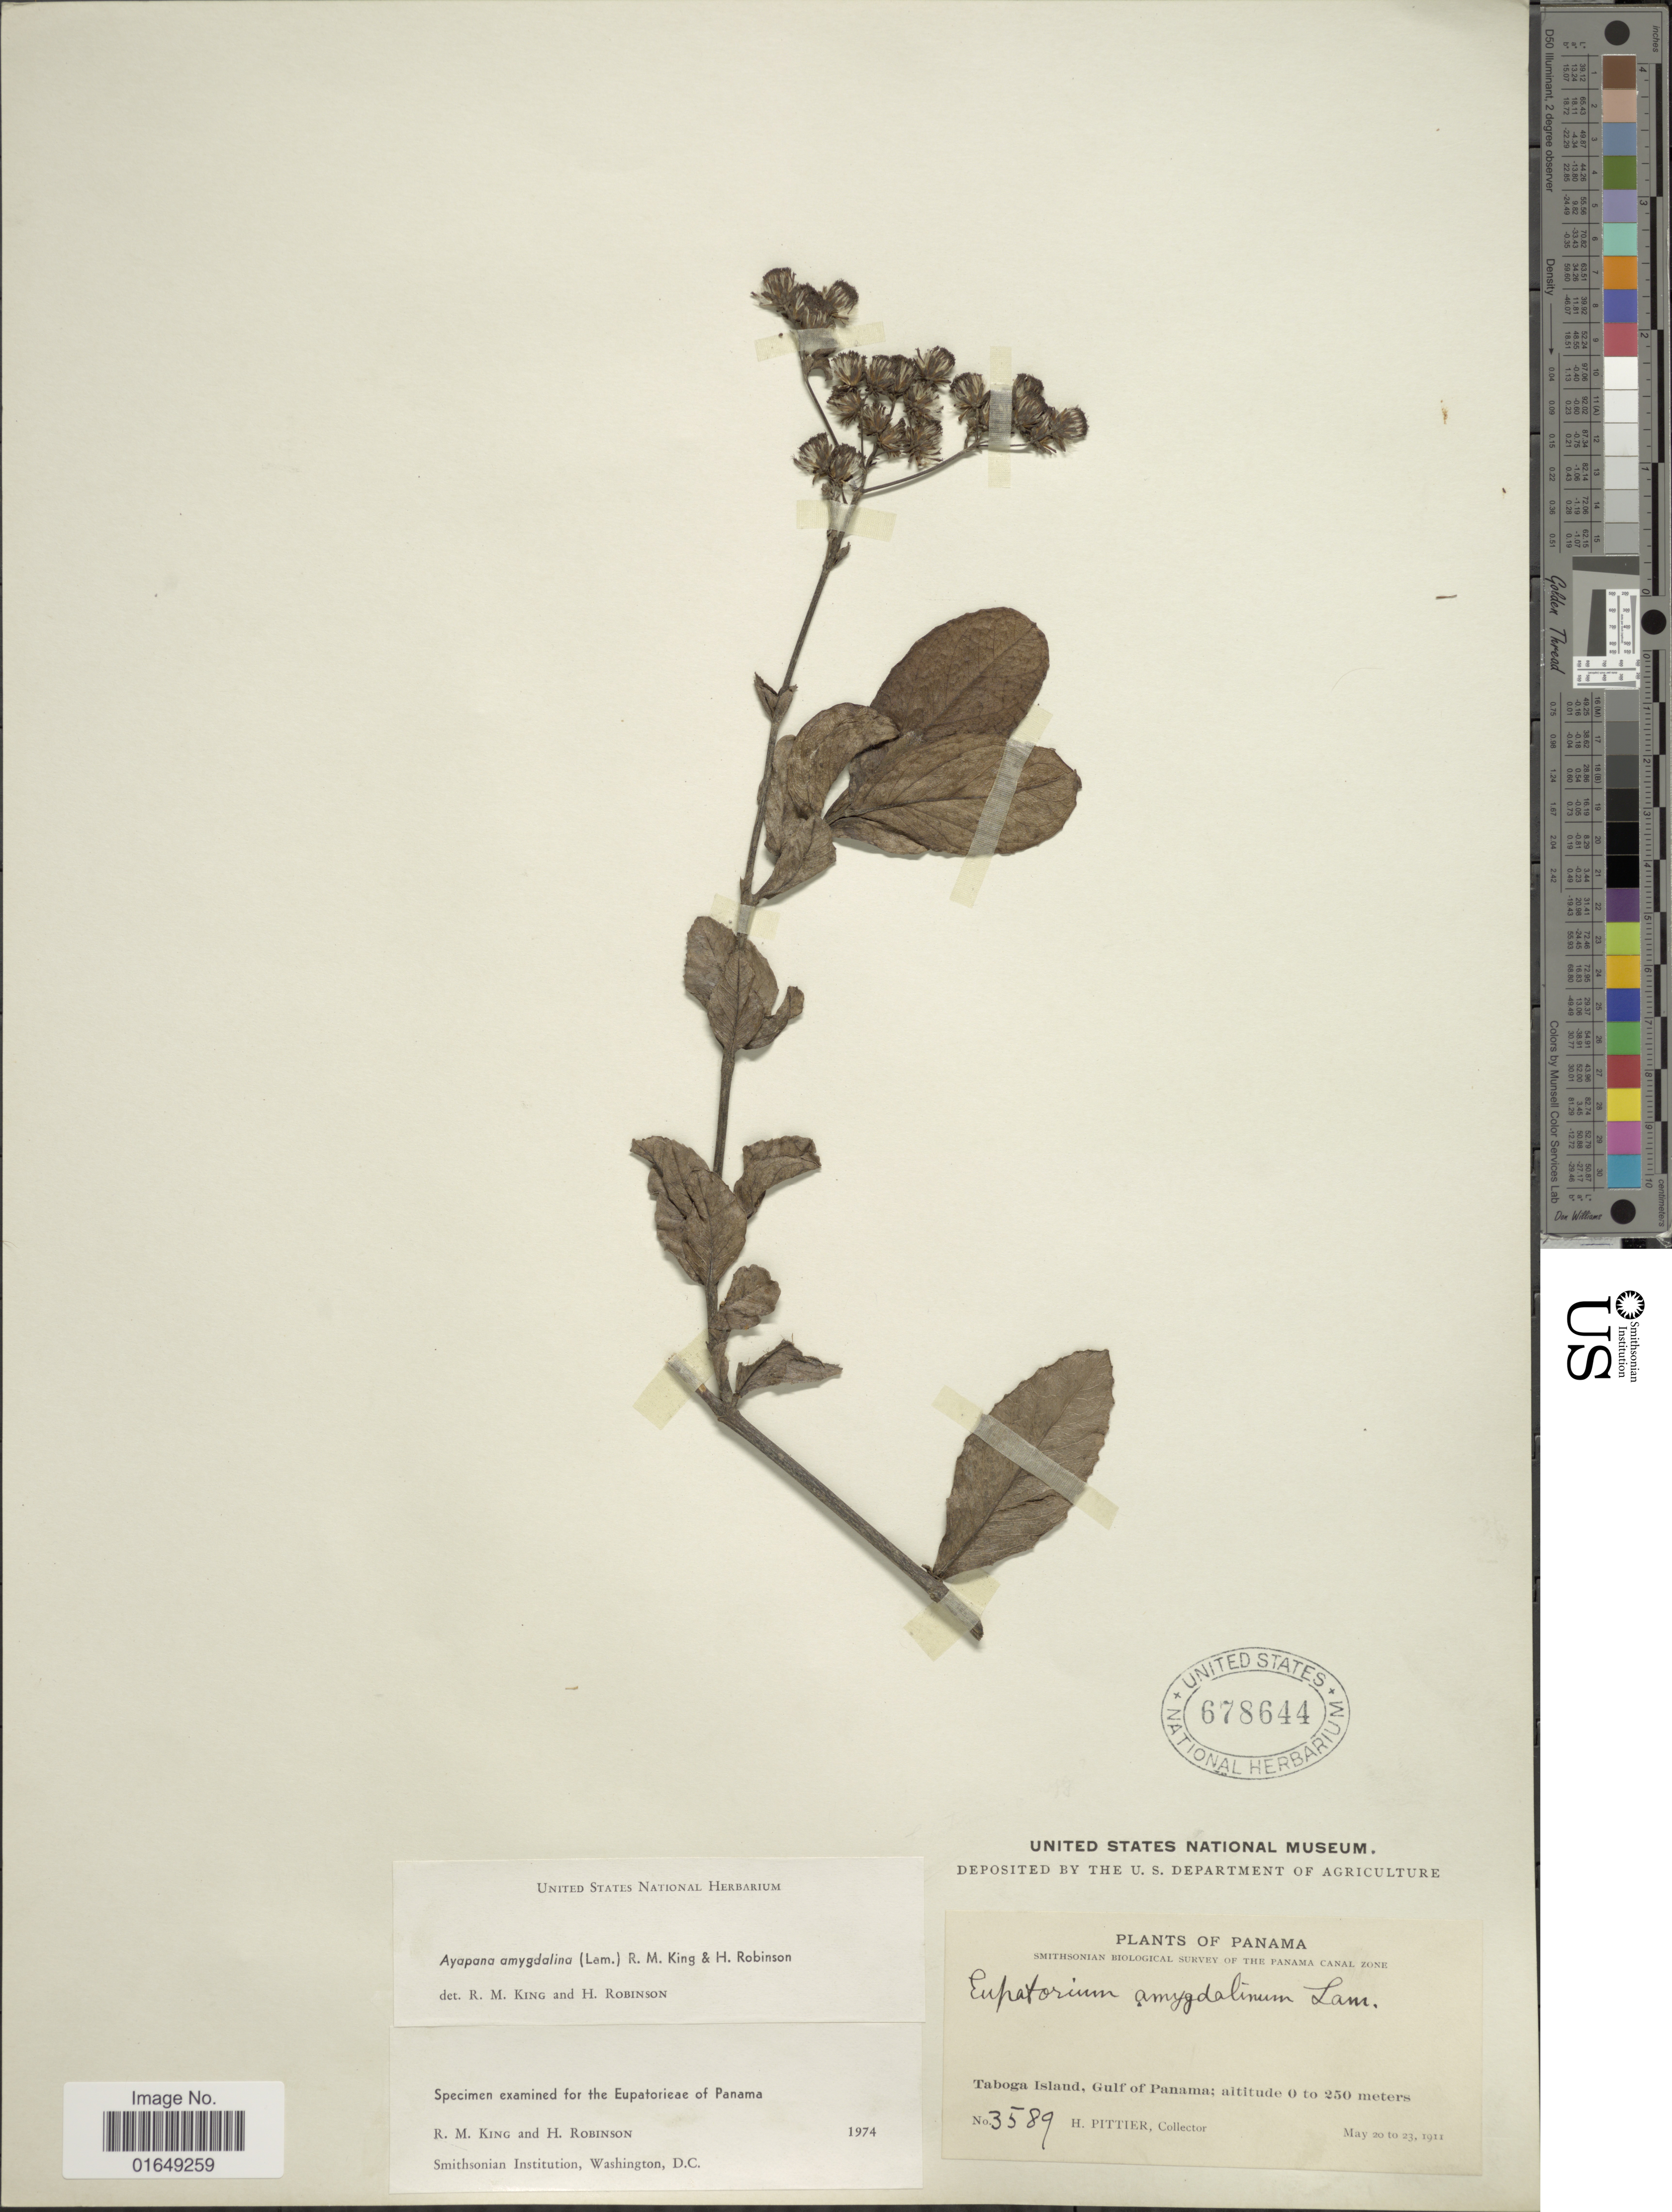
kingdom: Plantae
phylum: Tracheophyta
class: Magnoliopsida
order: Asterales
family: Asteraceae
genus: Ayapana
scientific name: Ayapana amygdalina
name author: (Lam.) R.M. King & H. Rob.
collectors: H. F. Pittier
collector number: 3589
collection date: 1911-05-20/1911-05-23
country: Panama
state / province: Colón / Panamá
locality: Taboga Island, Gulf of Panama.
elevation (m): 0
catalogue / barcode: US 678644